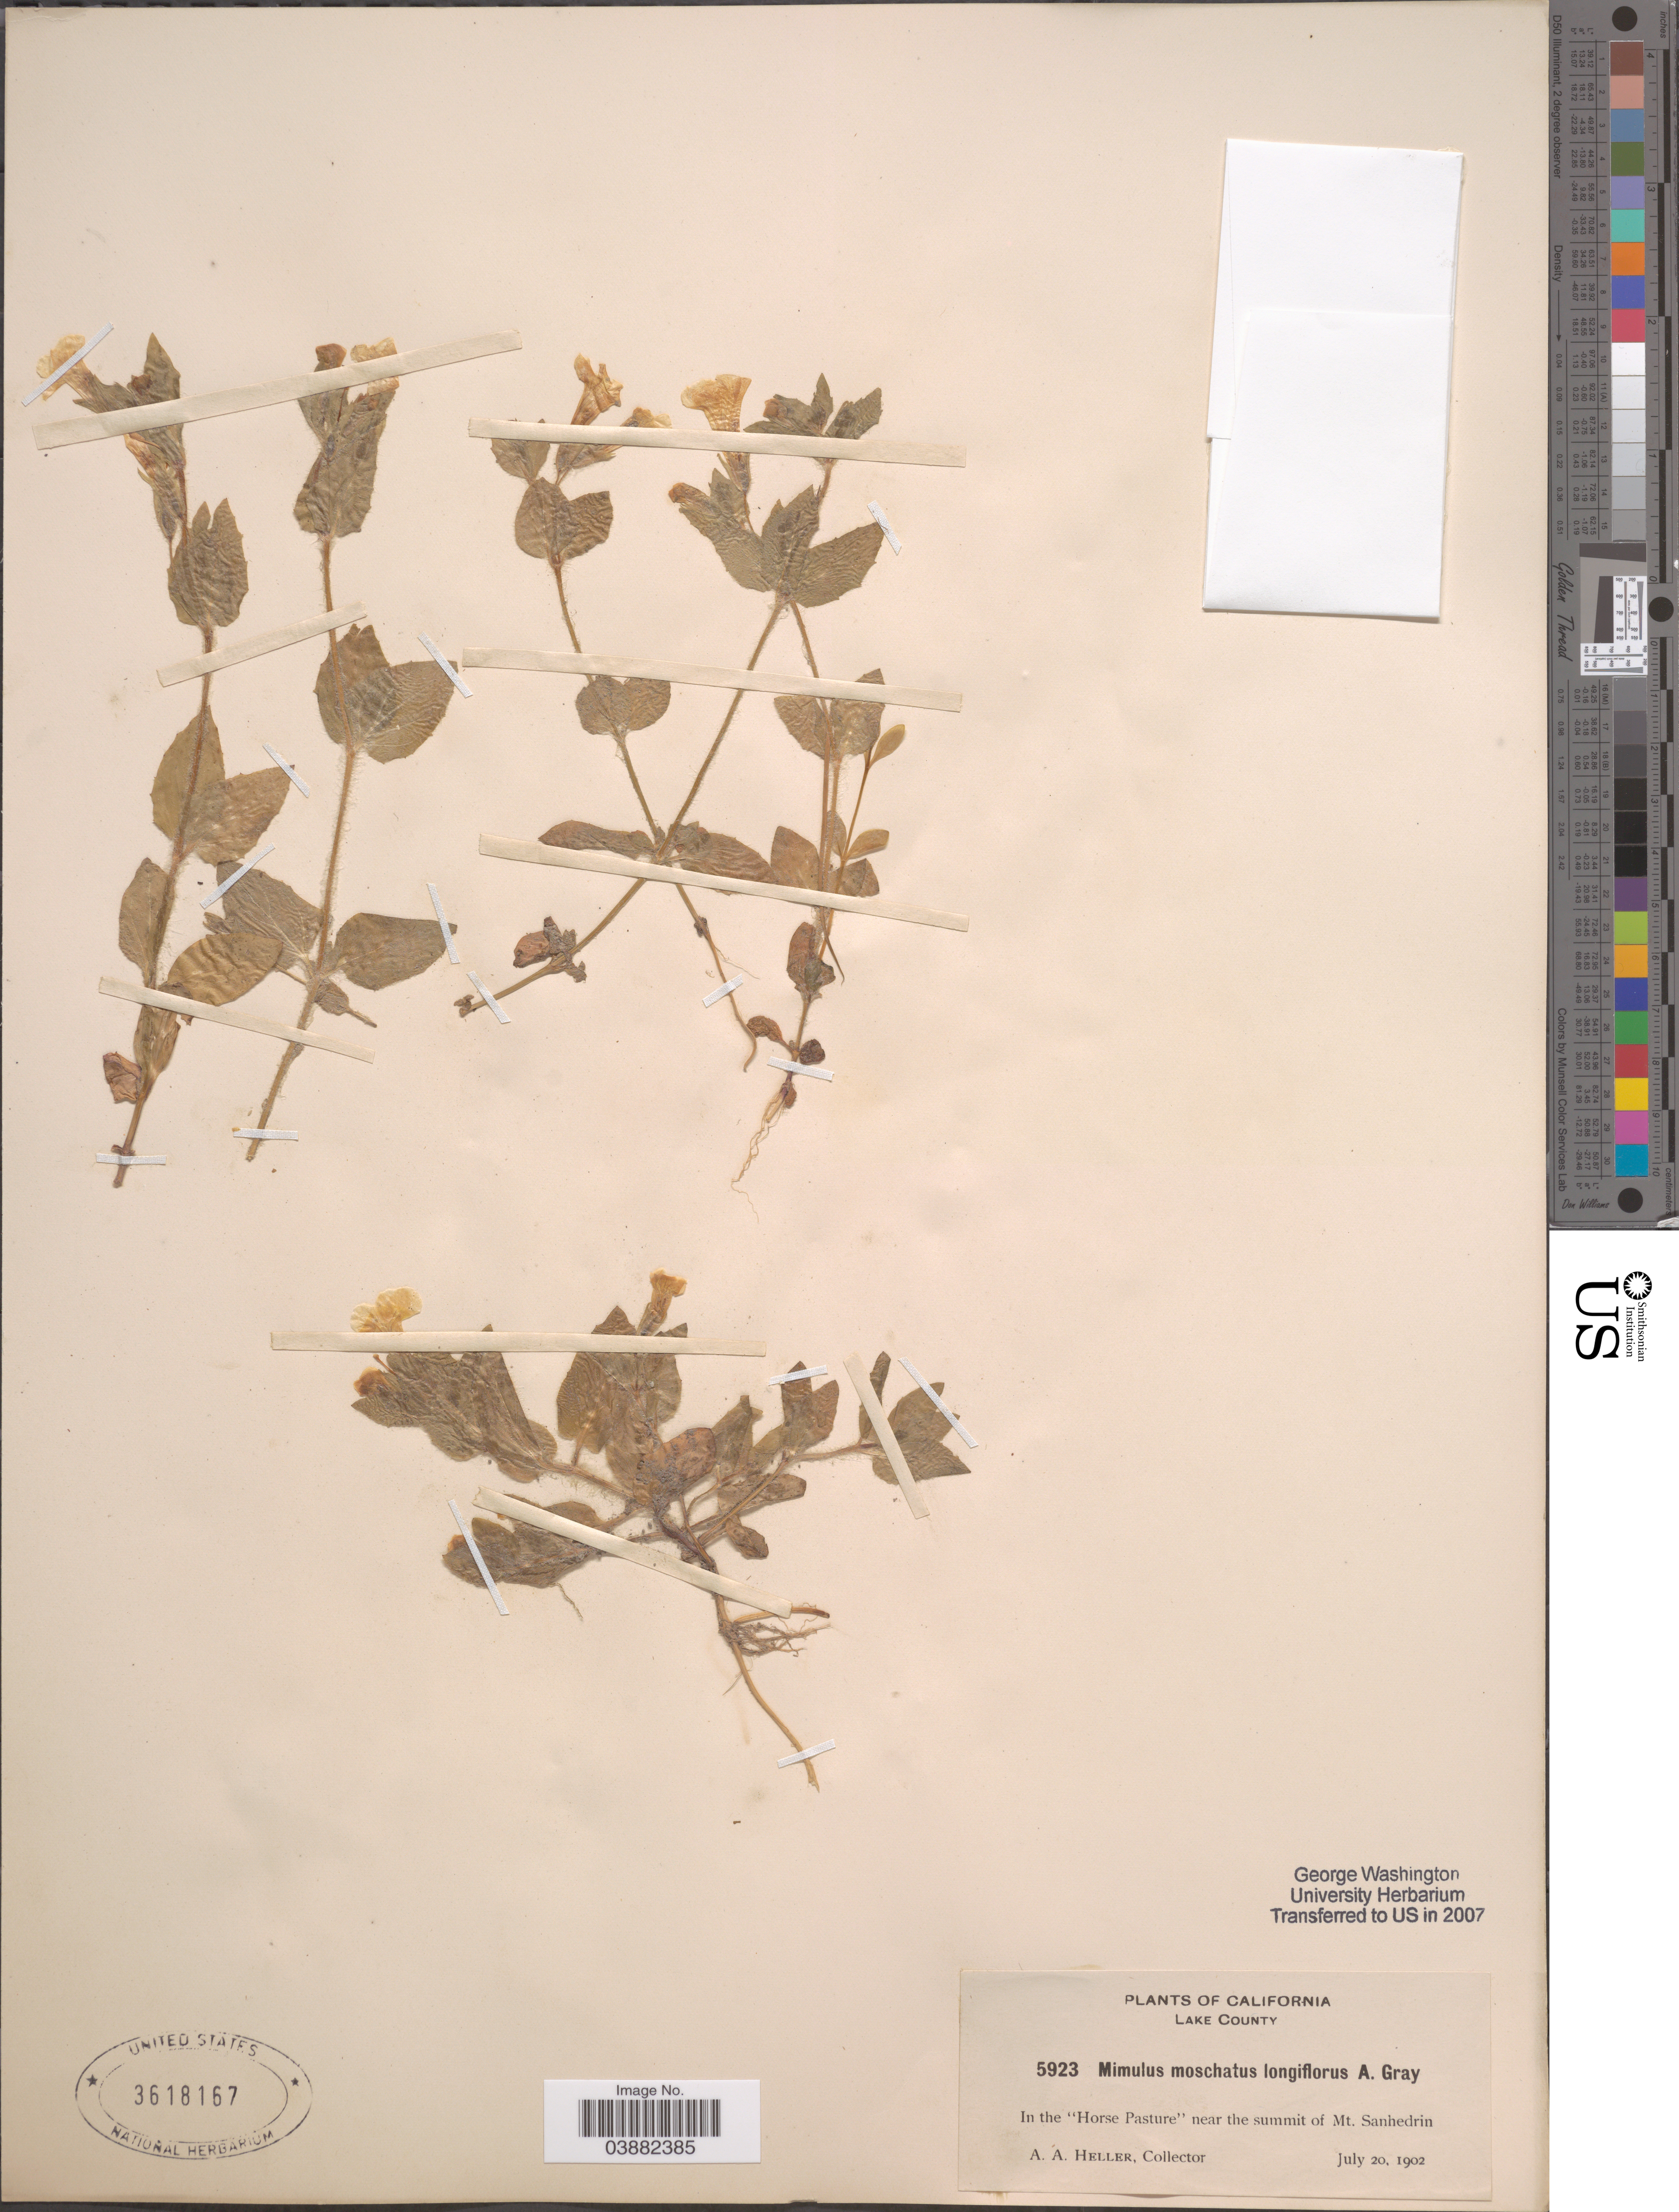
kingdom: Plantae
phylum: Tracheophyta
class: Magnoliopsida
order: Lamiales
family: Phrymaceae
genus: Mimulus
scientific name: Mimulus moschatus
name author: Douglas ex Lindl.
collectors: A. A. Heller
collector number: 5923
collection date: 1902-07-20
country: United States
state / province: California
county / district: Lake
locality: Lake County. In the "Horse Pasture" near the summit of Mt. Sanhedrin.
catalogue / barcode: US 3618167